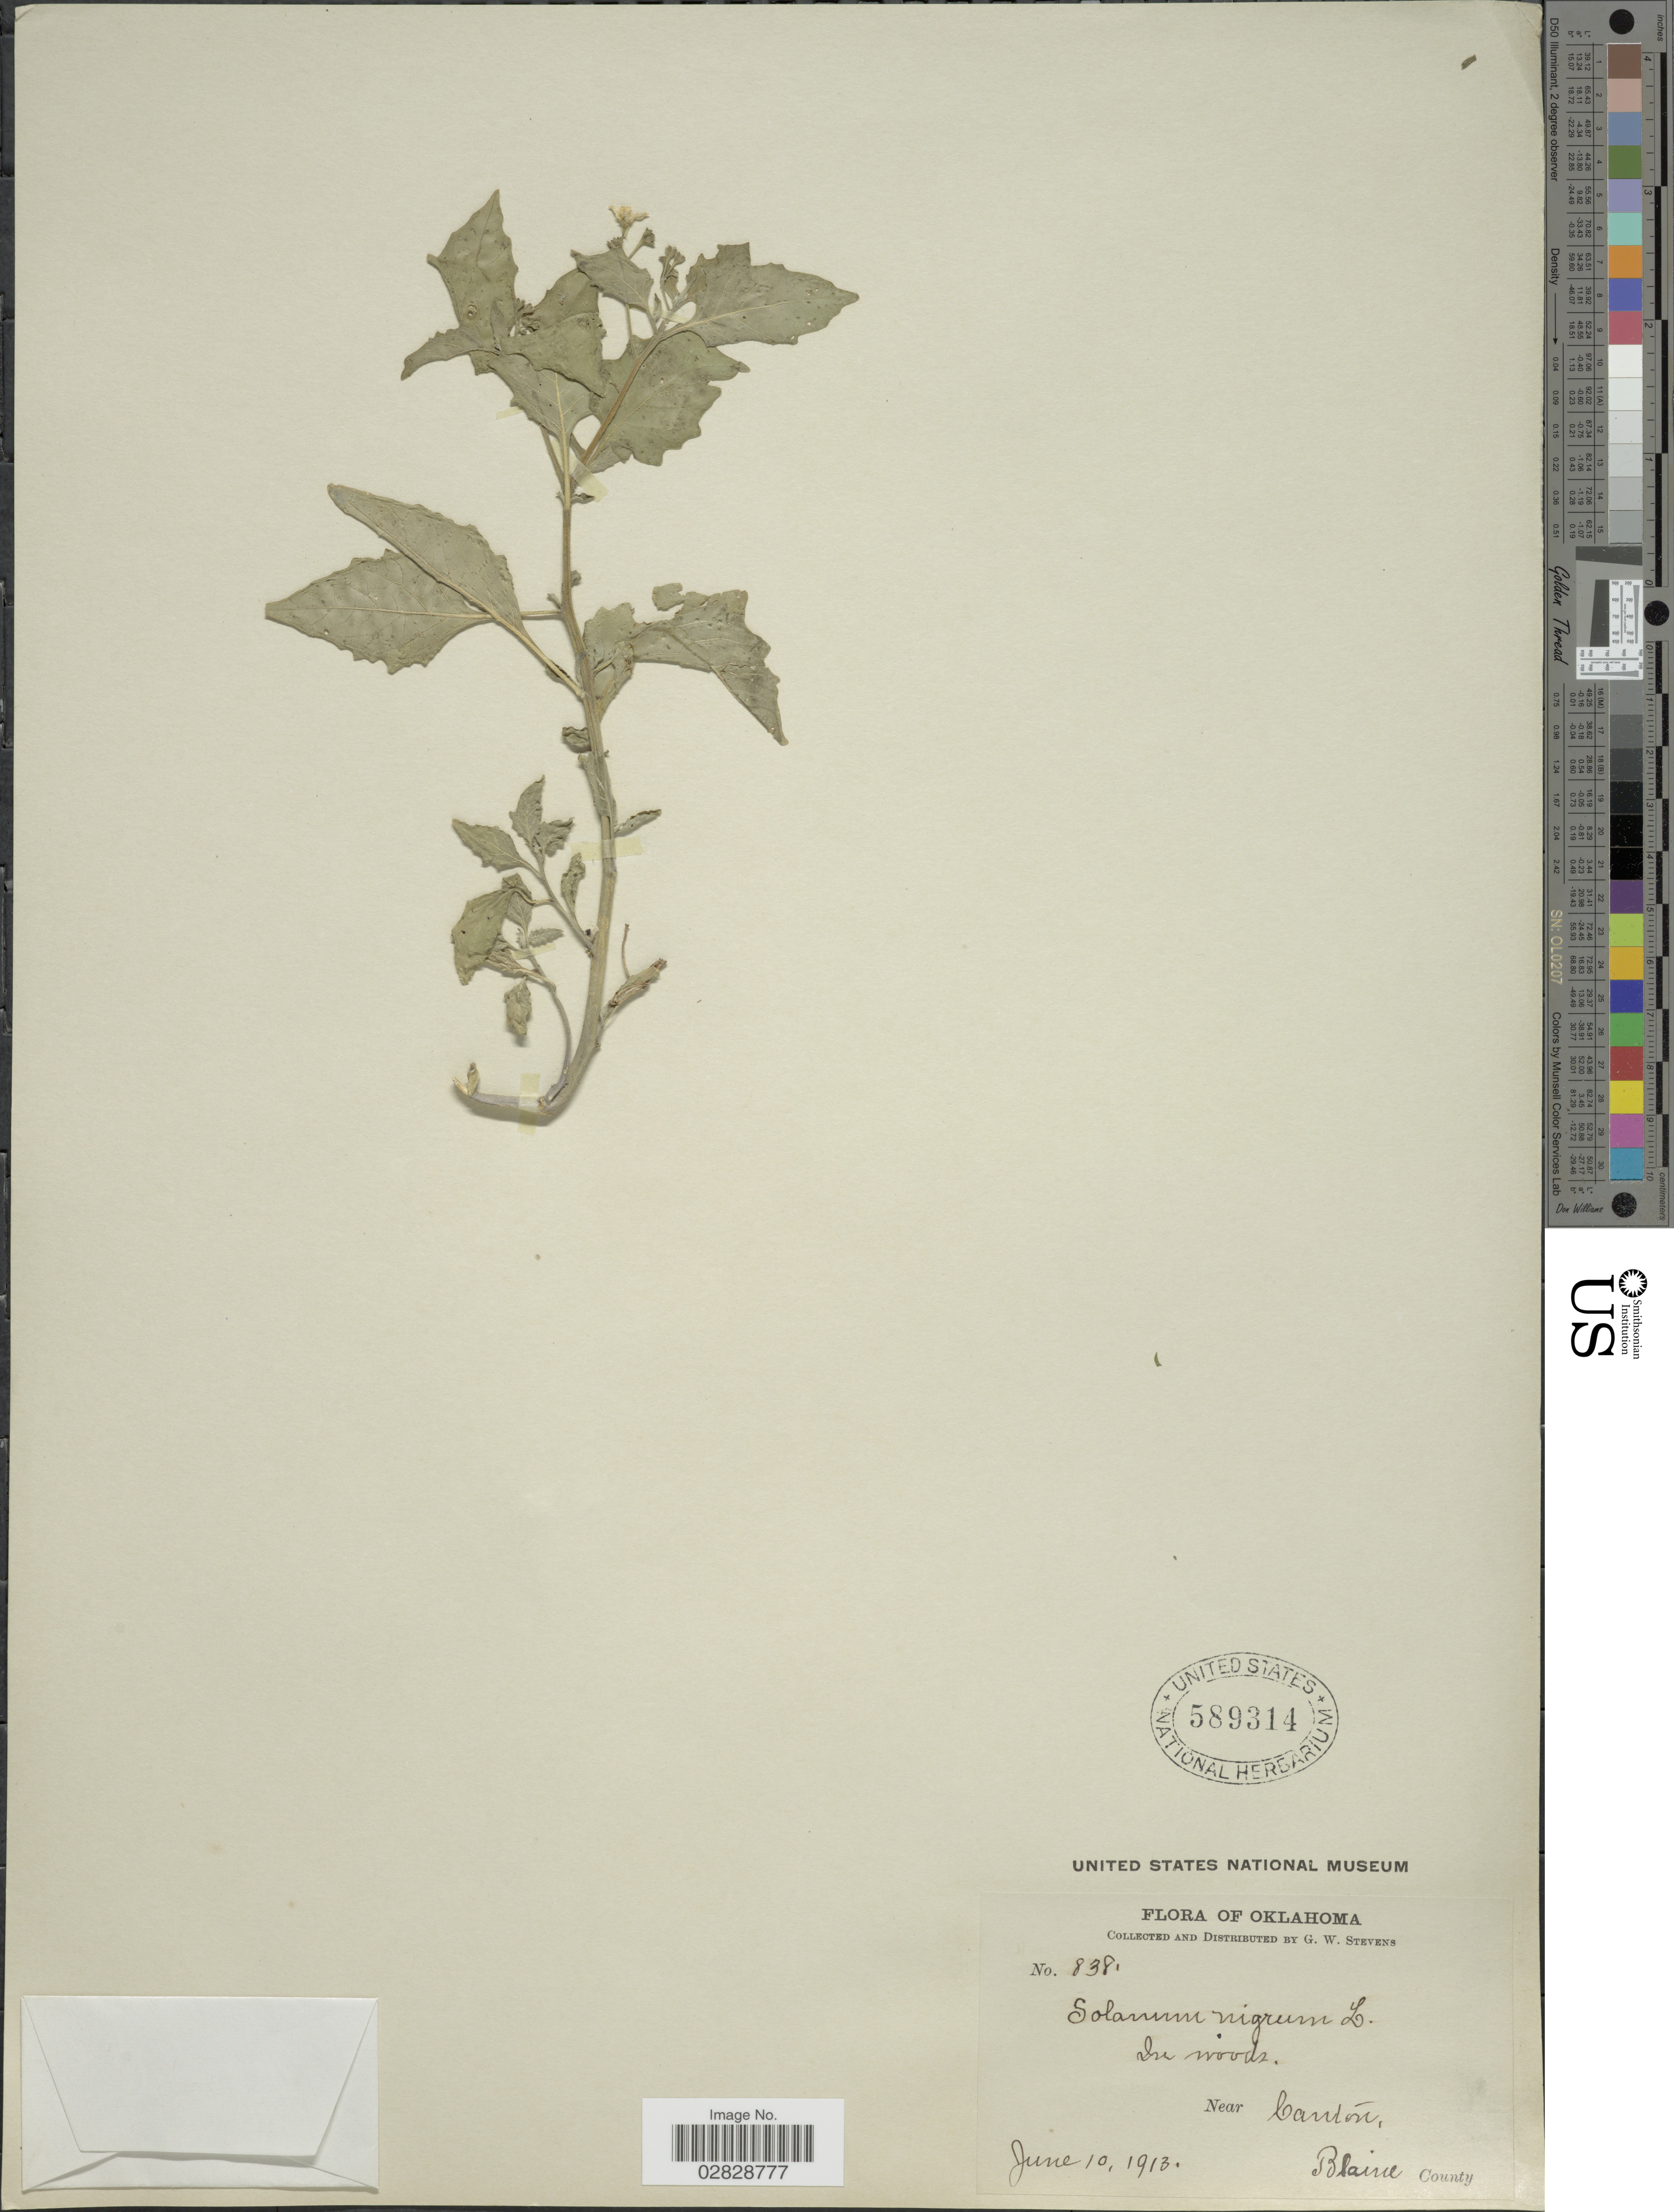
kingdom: Plantae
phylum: Tracheophyta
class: Magnoliopsida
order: Solanales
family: Solanaceae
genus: Solanum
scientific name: Solanum interius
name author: Rydb.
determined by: Knapp, S. D.; Särkinen, T.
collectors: G. W. Stevens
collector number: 838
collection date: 1913-06-10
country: United States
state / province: Oklahoma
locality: Near Cantón, Blaine County.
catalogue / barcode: US 589314